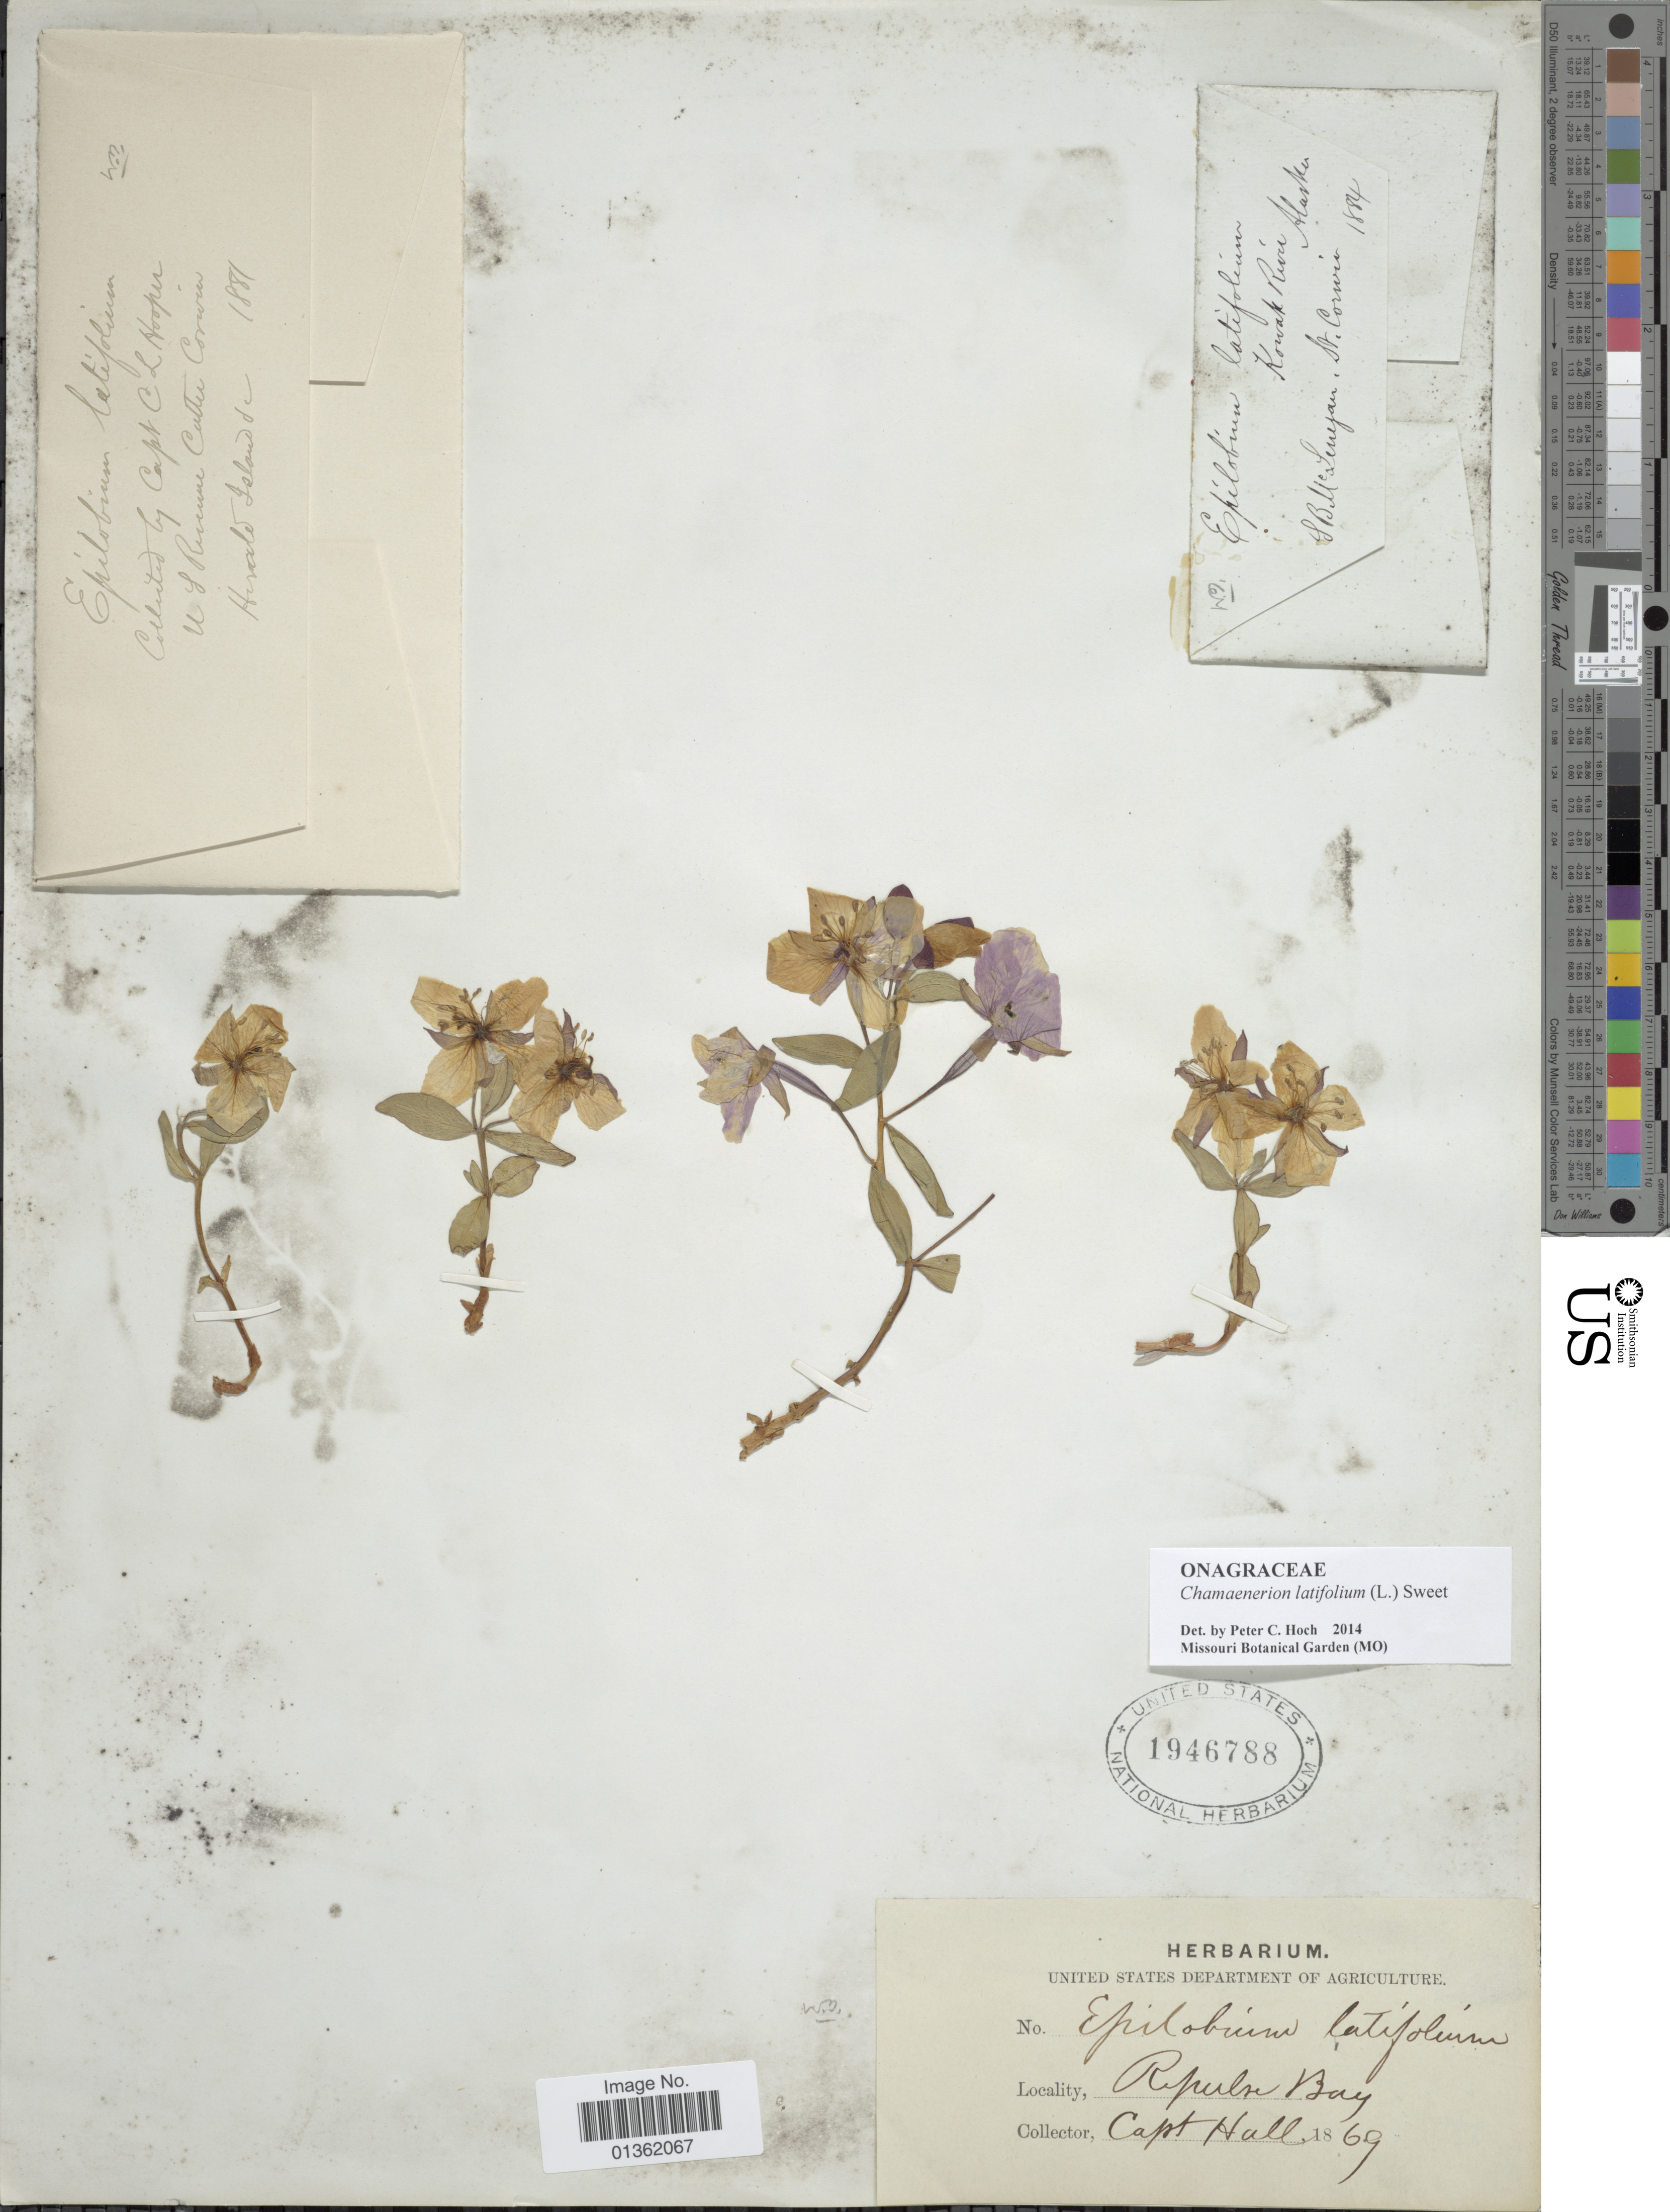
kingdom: Plantae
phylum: Tracheophyta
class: Magnoliopsida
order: Myrtales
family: Onagraceae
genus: Chamaenerion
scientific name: Chamaenerion latifolium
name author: (L.) Th. Fr. & Lange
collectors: Hall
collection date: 1869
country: Canada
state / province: Nunavut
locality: Repulse Bay.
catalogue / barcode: US 1946788